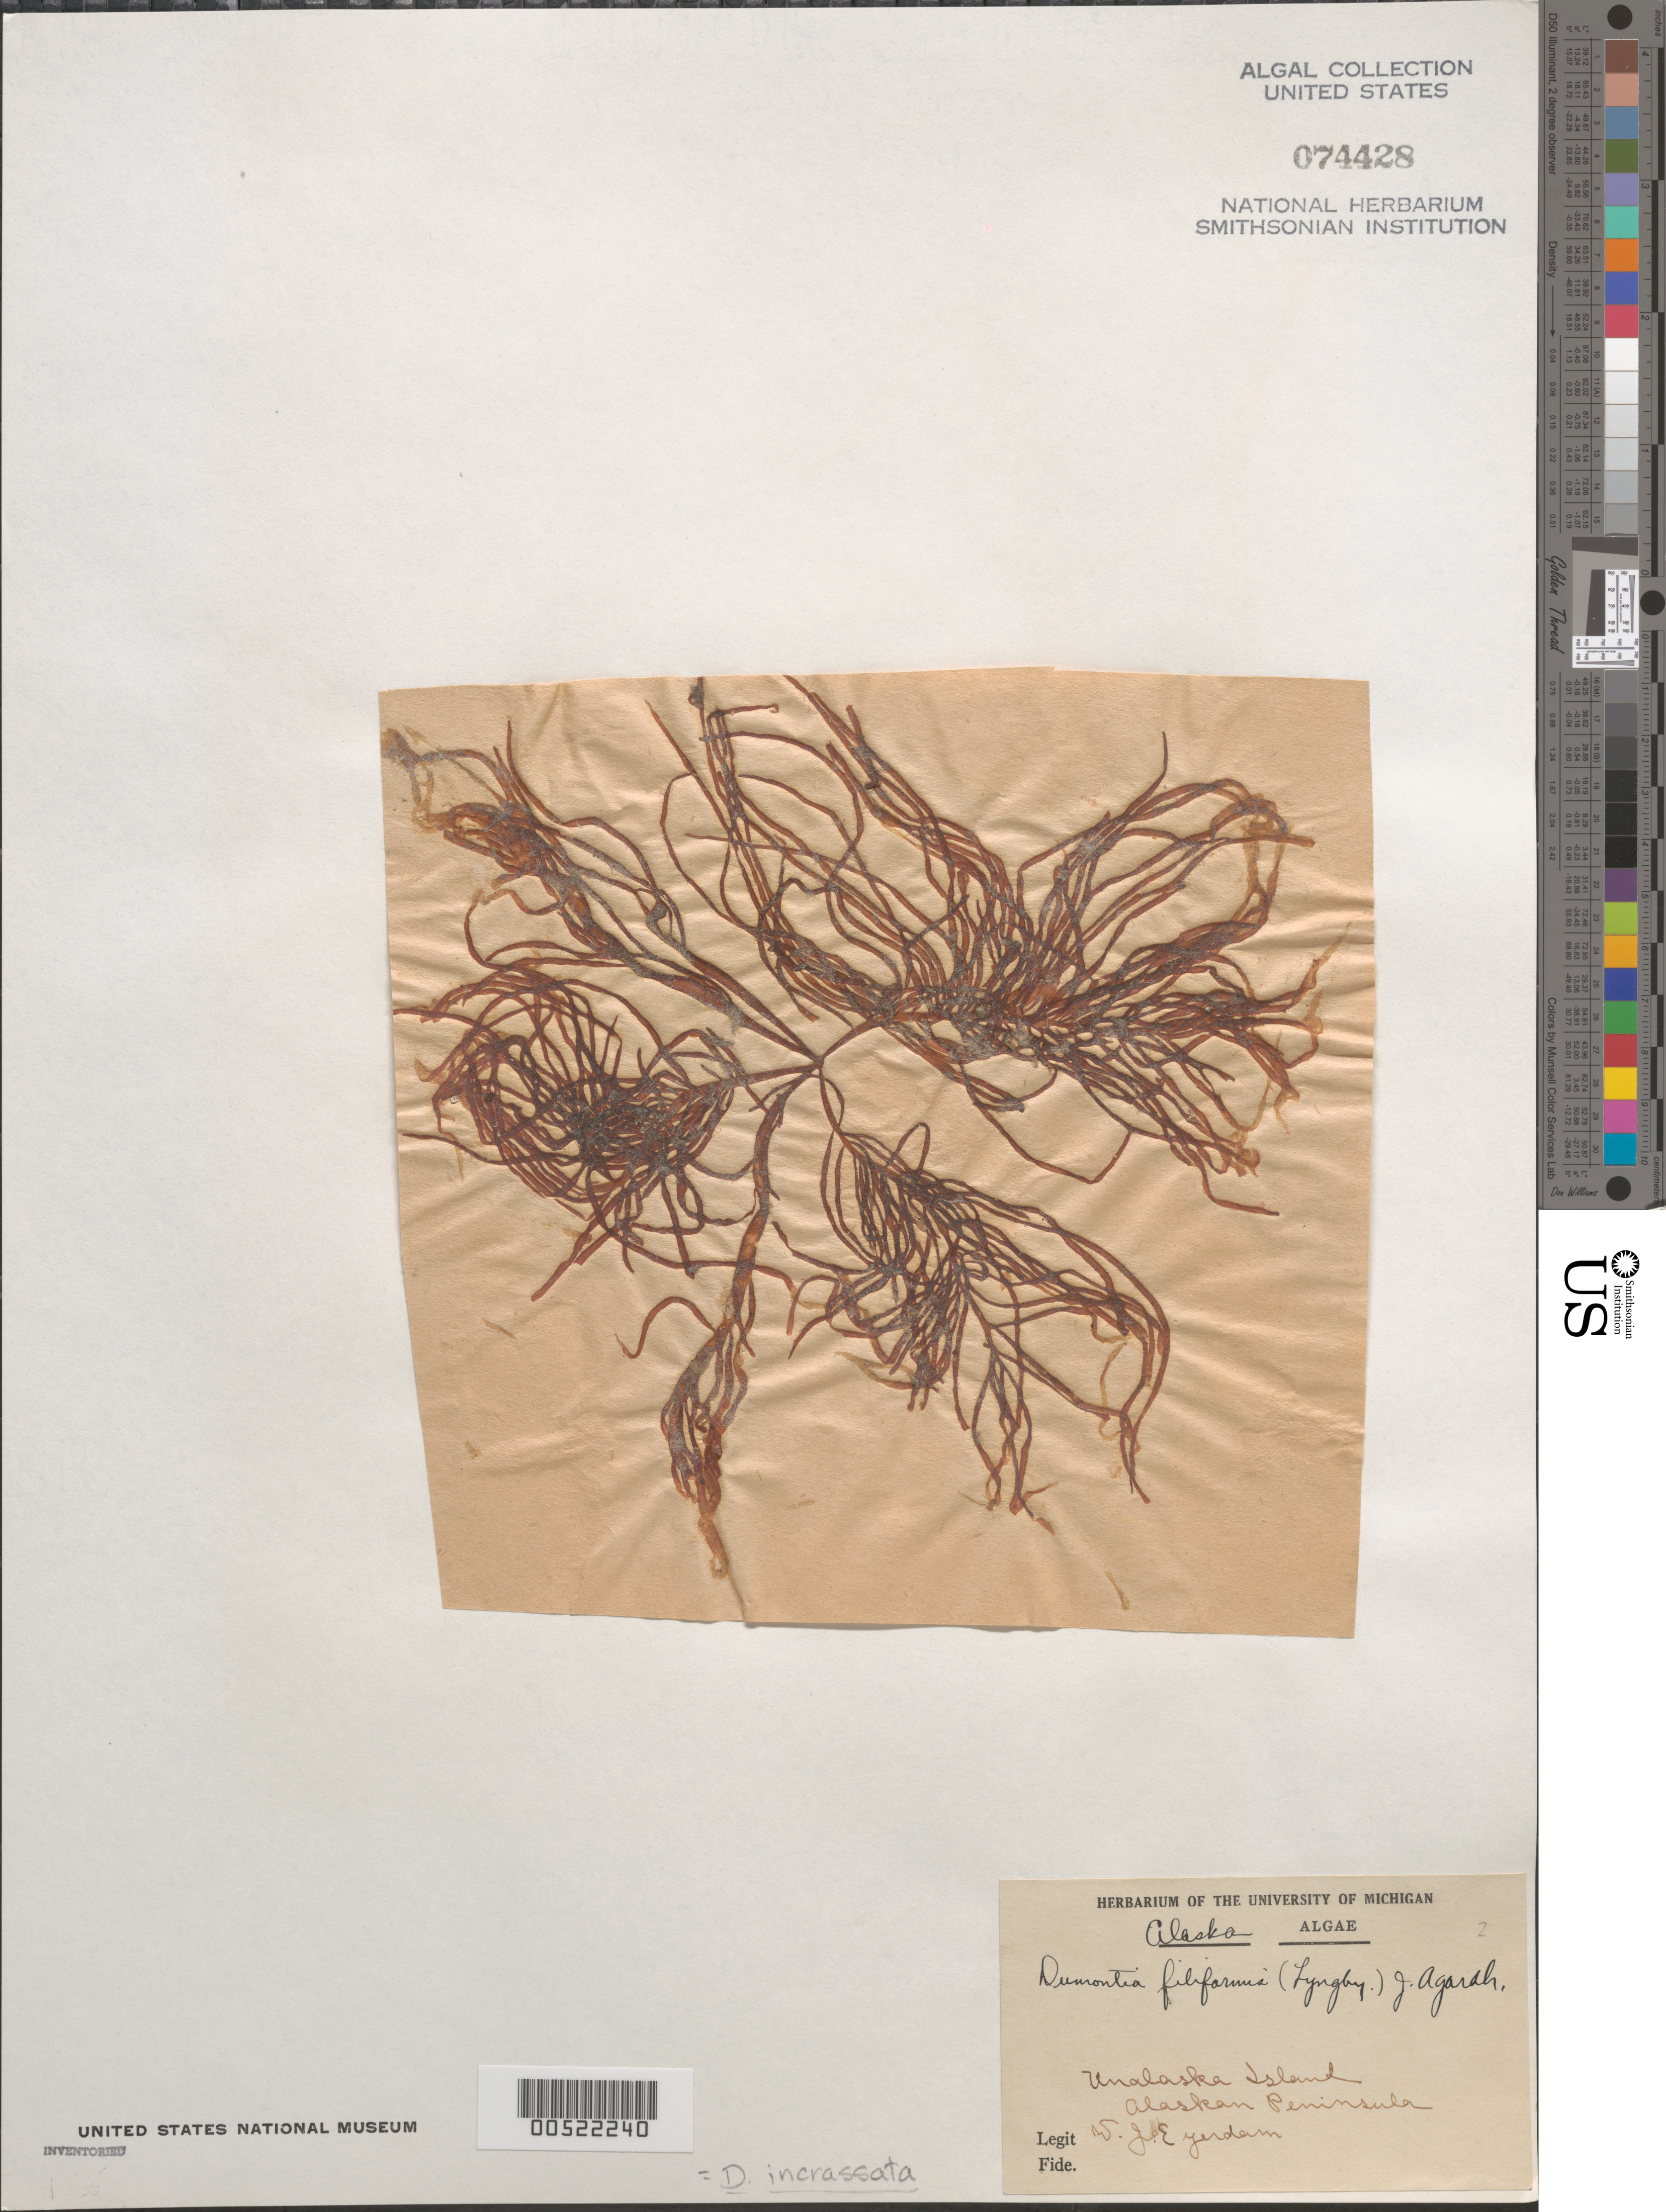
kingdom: Plantae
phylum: Rhodophyta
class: Florideophyceae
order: Gigartinales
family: Dumontiaceae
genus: Dumontia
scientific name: Dumontia contorta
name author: (S.G. Gmel.) Rupr.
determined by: Algae name updating Project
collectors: W. J. Eyerdam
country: United States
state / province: Alaska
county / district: Aleutian Islands Division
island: Unalaska Island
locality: Alaska Peninsula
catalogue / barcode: US 74428